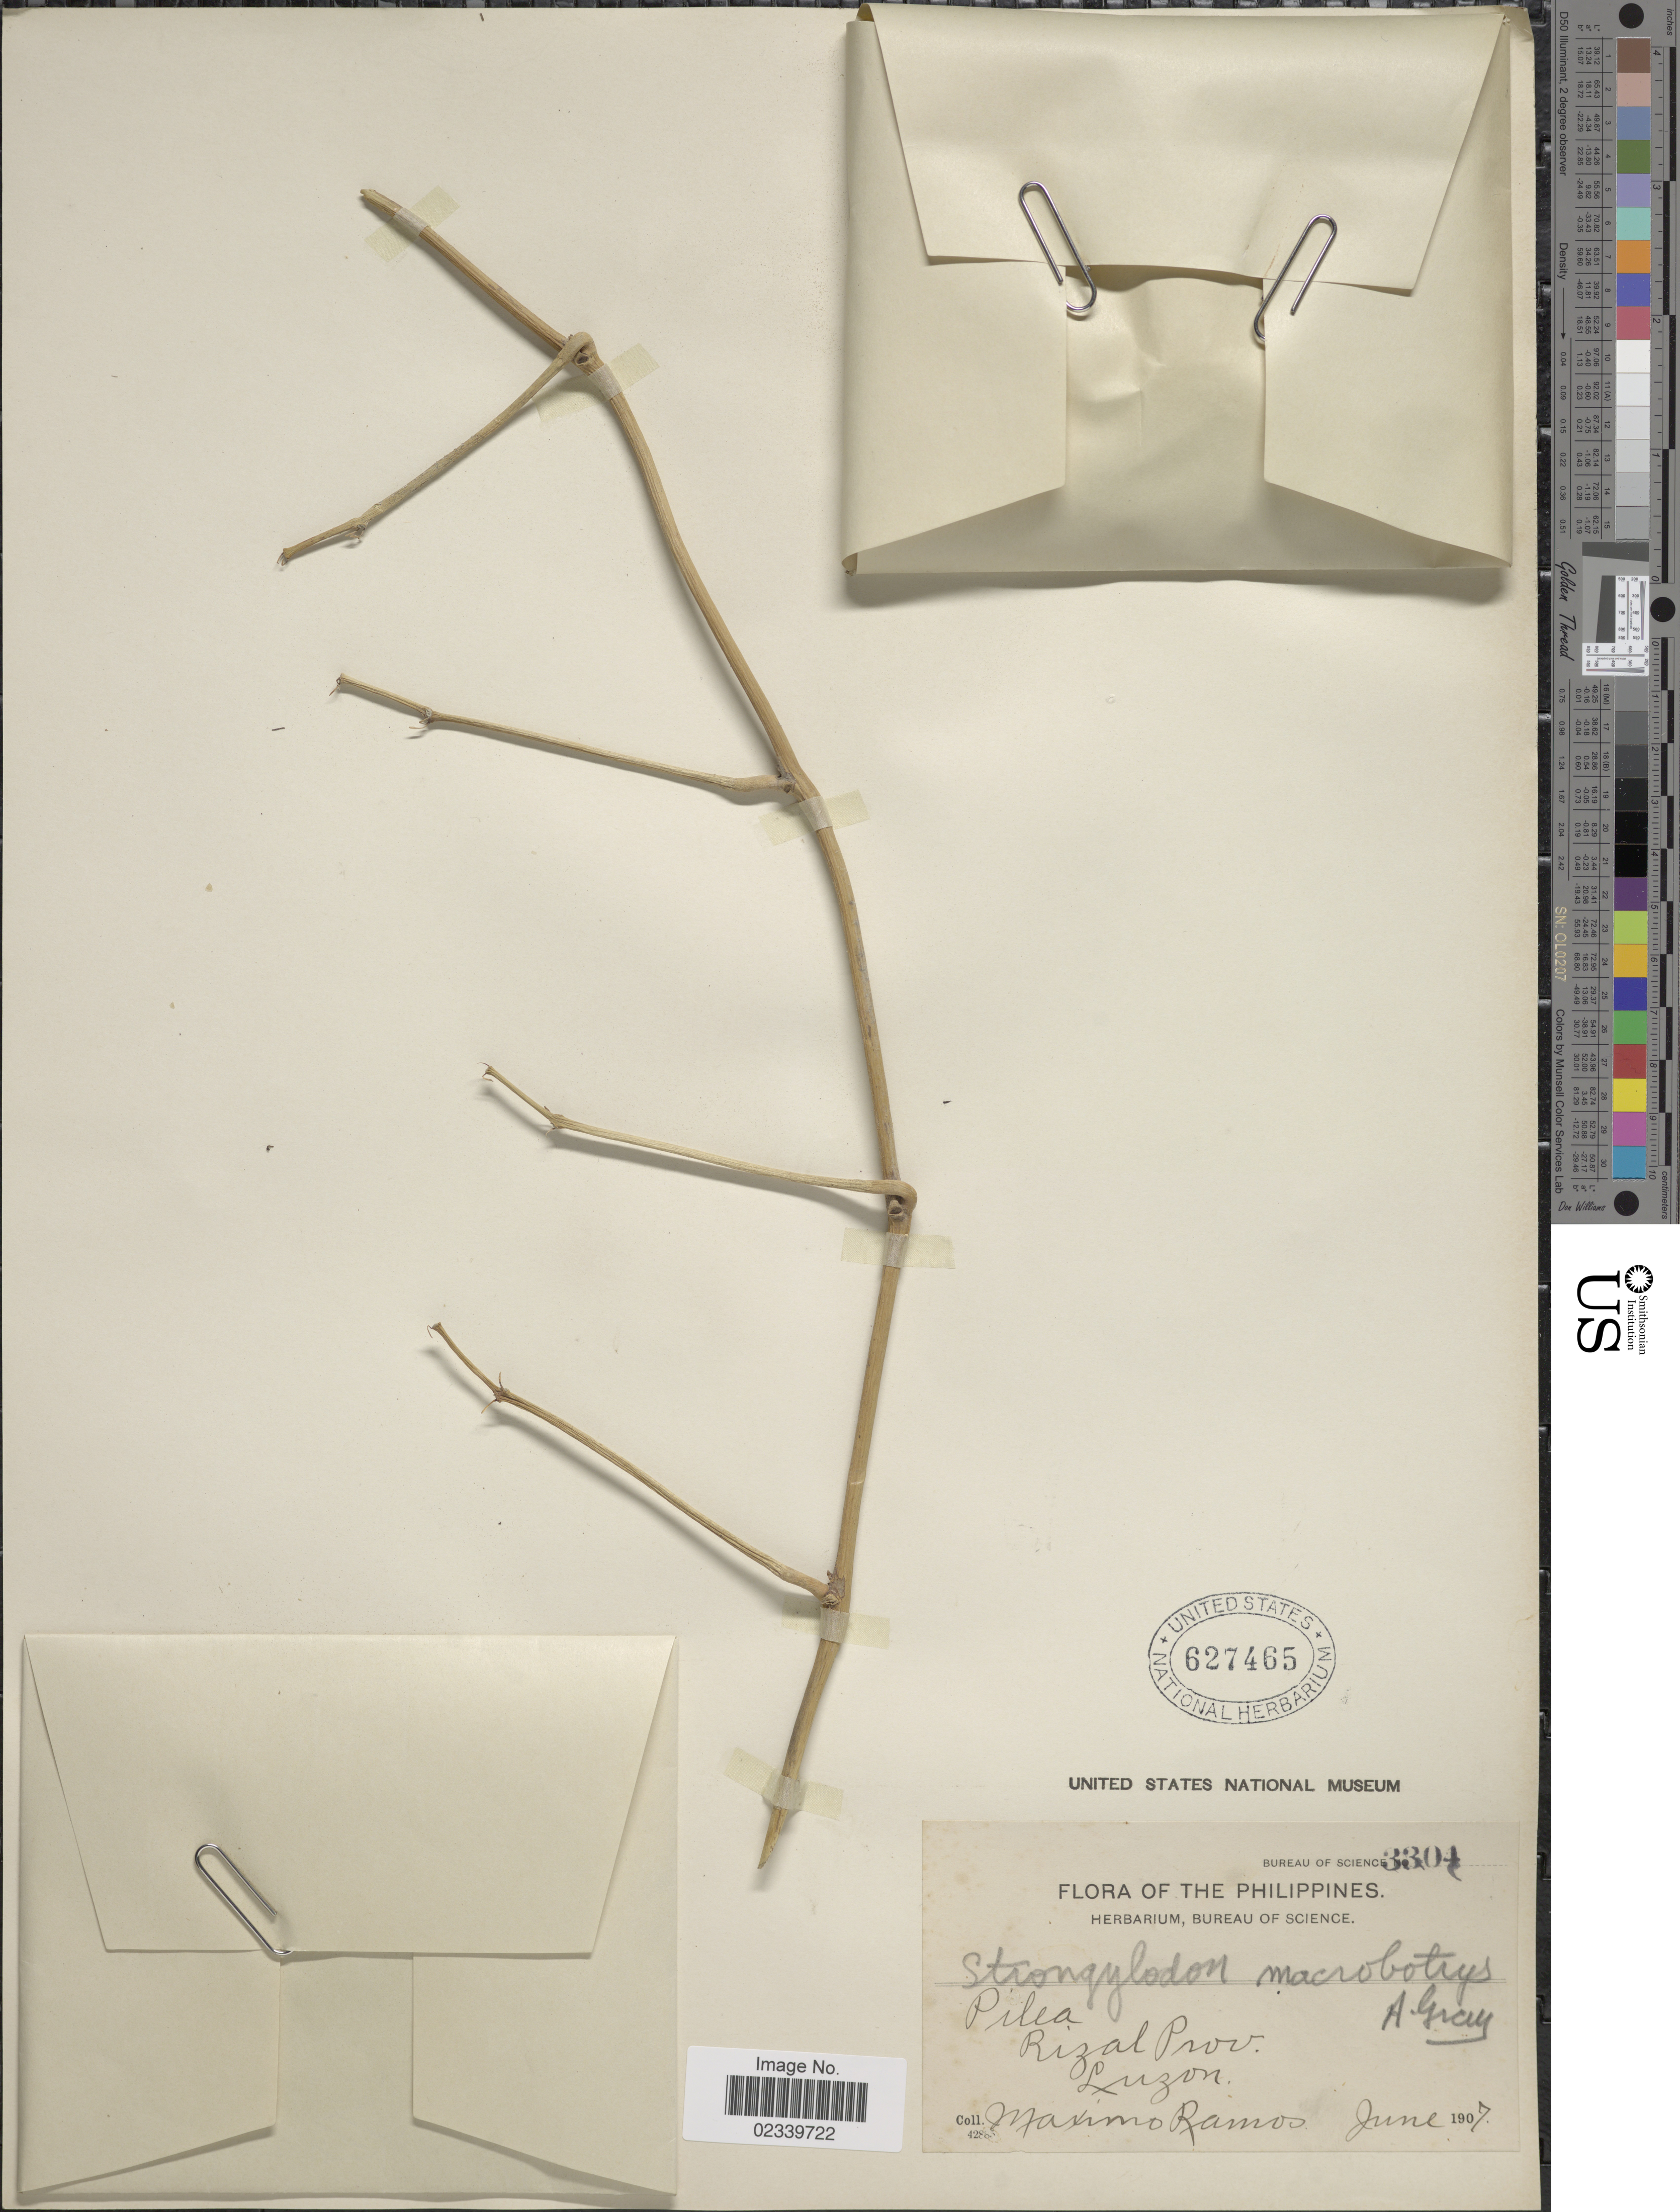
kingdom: Plantae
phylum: Tracheophyta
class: Magnoliopsida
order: Fabales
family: Fabaceae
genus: Strongylodon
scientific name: Strongylodon macrobotrys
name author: A. Gray in Wilkes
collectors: M. Ramos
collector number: Bureau of Science 3304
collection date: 1907-06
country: Philippines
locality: Pilea, Rizal Prov. Luzon.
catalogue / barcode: US 627465